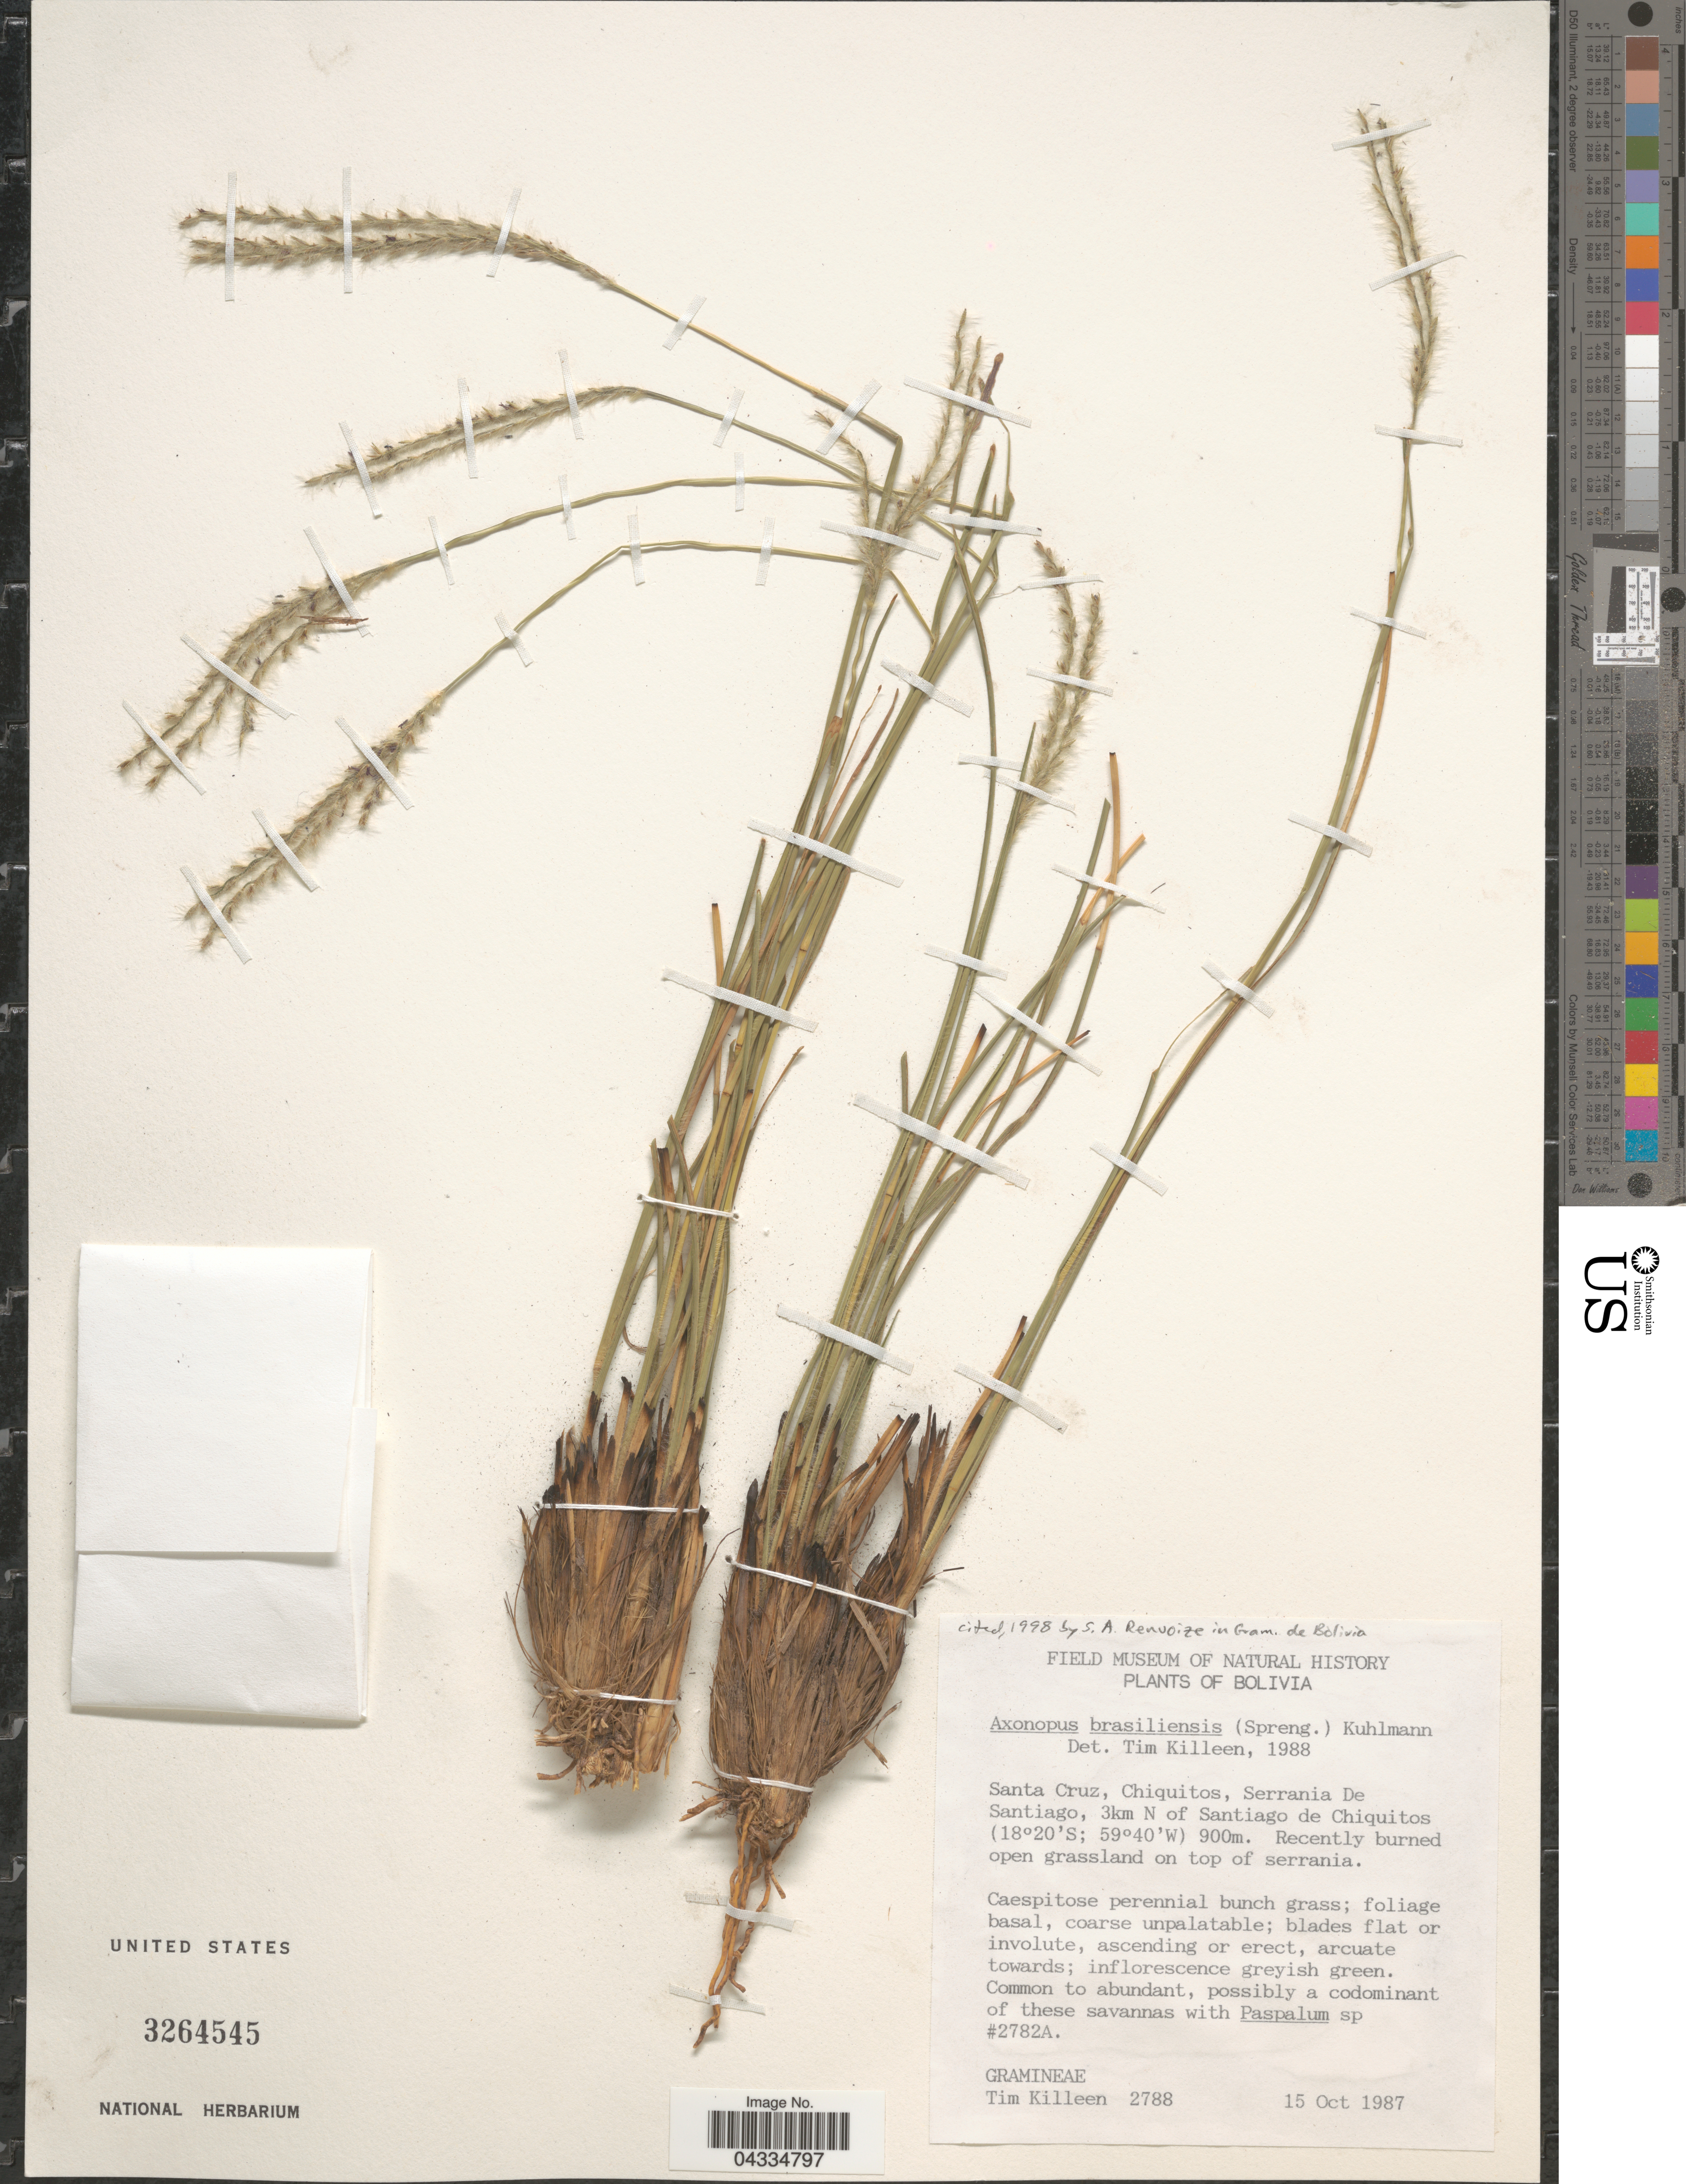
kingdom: Plantae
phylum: Tracheophyta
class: Liliopsida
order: Poales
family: Poaceae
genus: Axonopus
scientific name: Axonopus brasiliensis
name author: Kuhlm.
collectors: T. J. Killeen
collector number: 2788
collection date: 1987-10-15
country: Bolivia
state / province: Santa Cruz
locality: Chiquitos, Serrania De Santiago, 3km N of Santiago de Chiquitos.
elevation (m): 900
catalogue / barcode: US 3264545